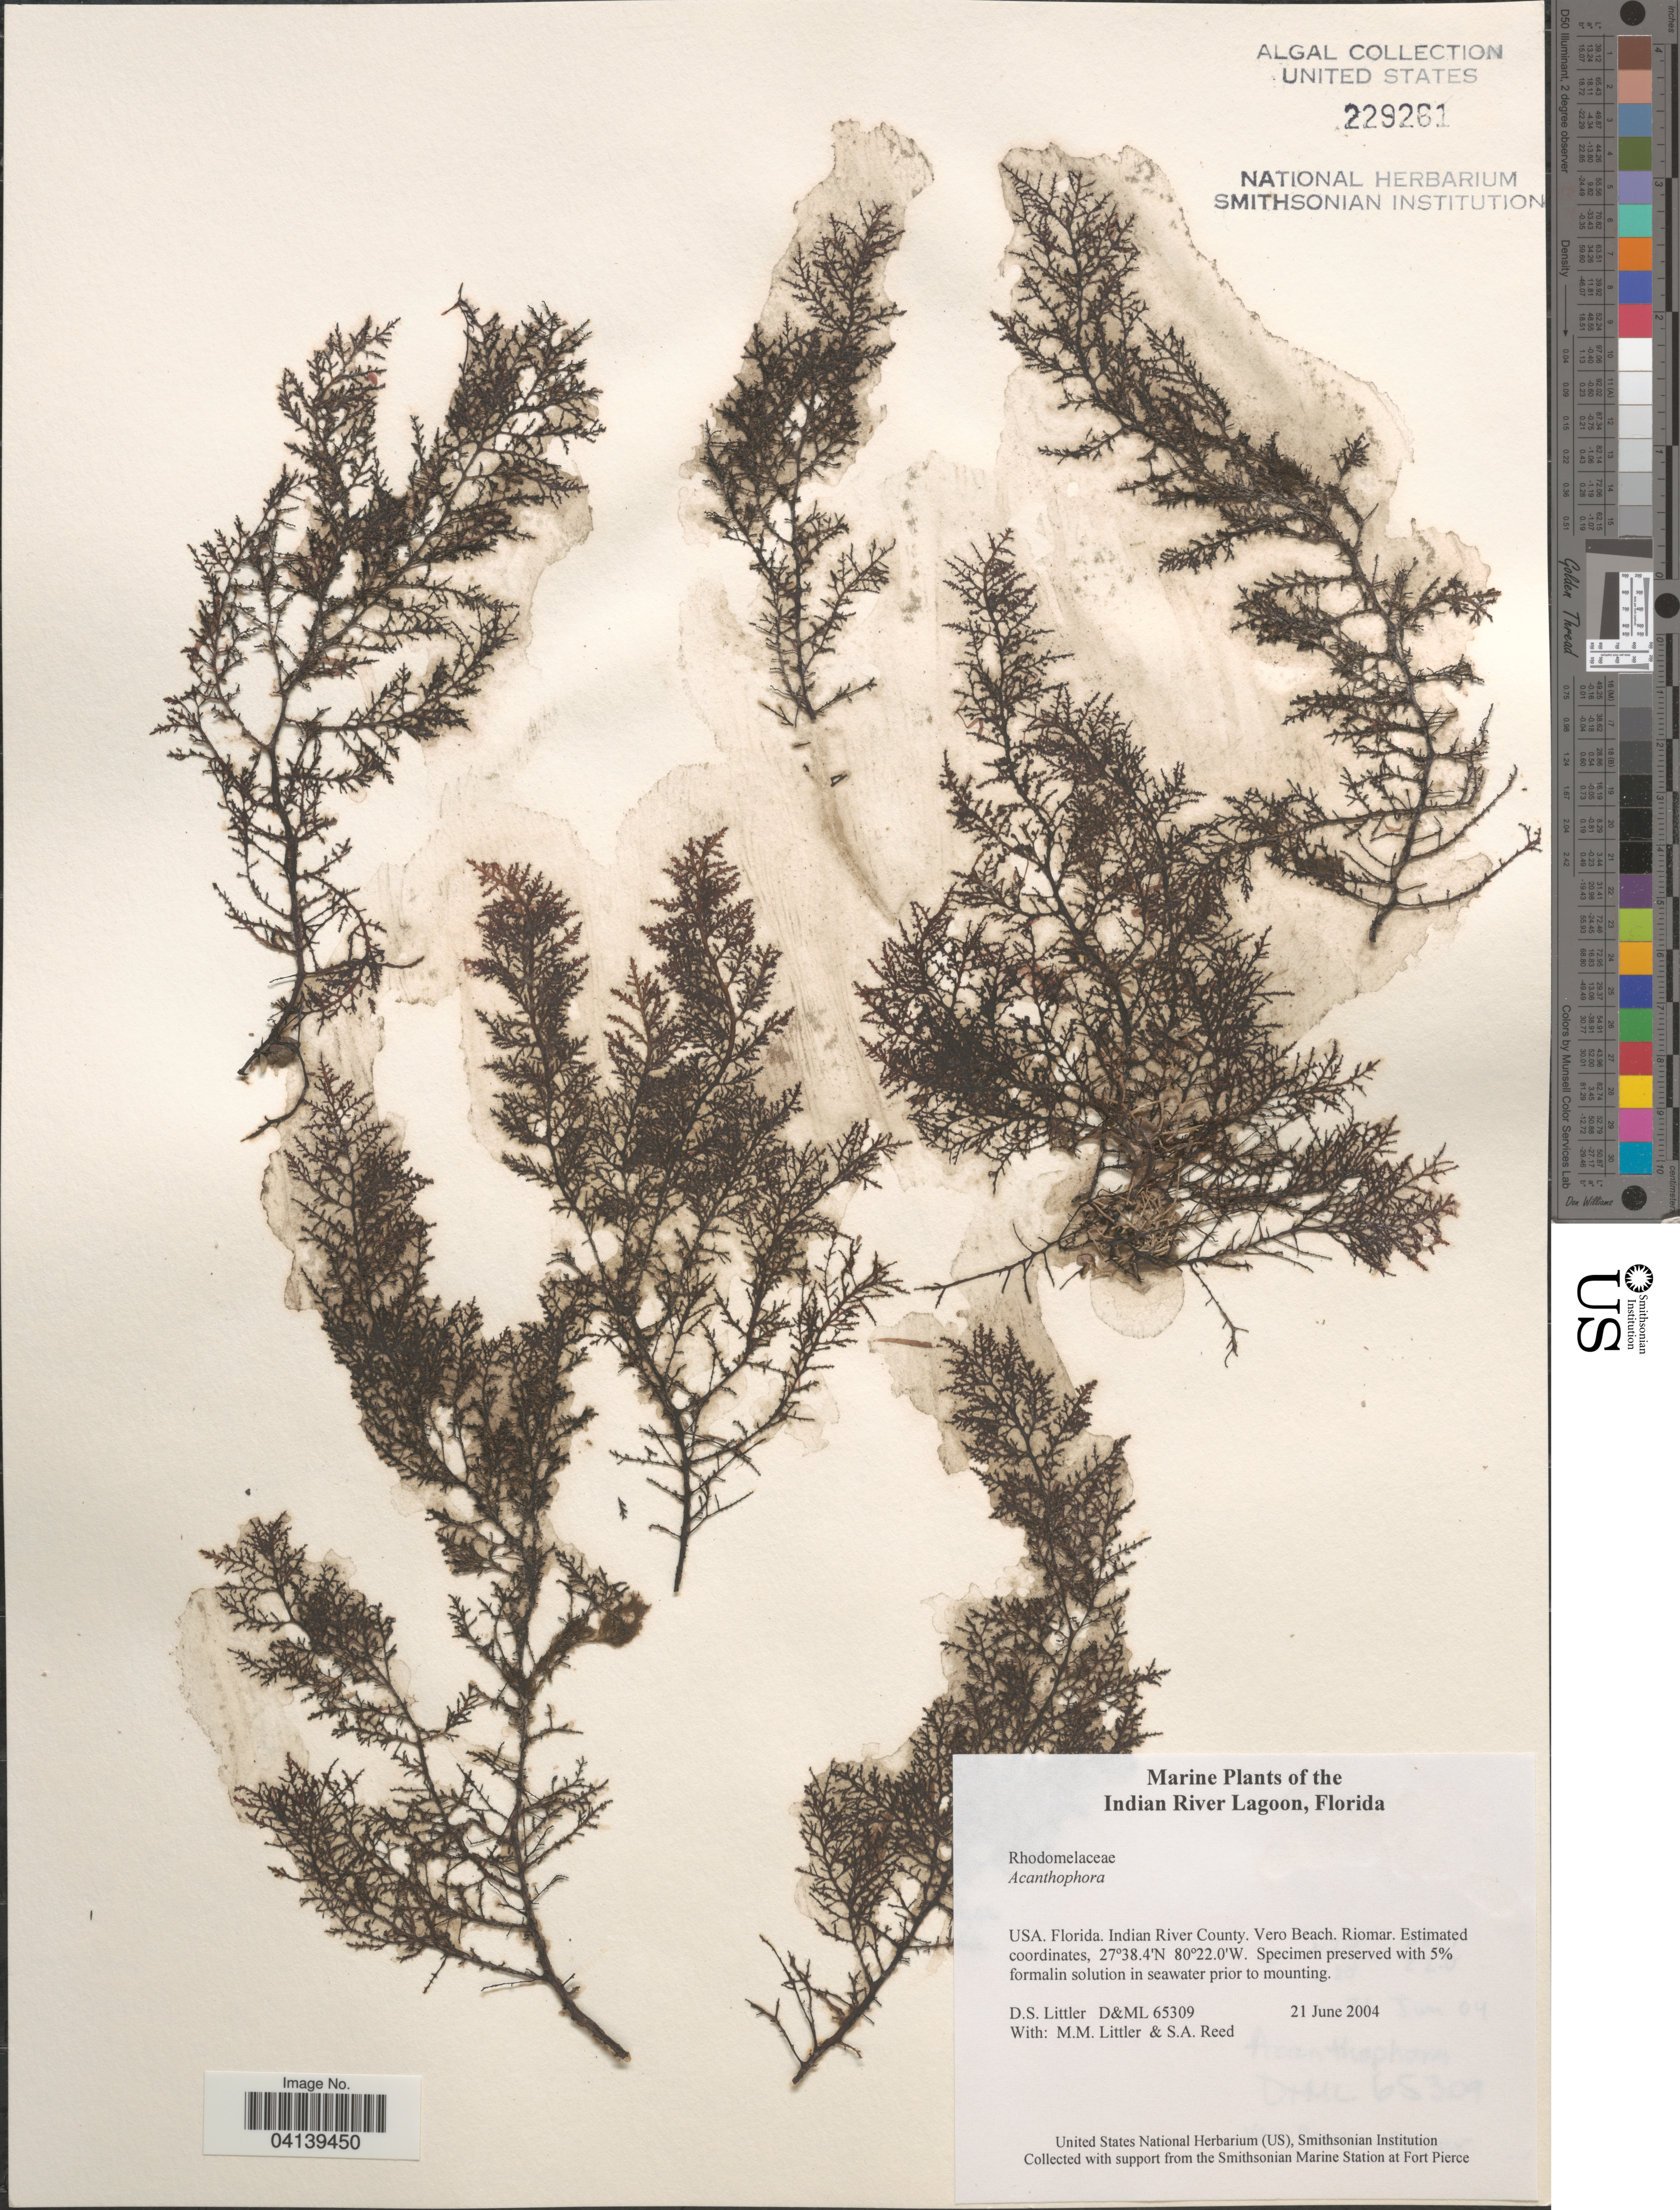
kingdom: Plantae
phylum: Rhodophyta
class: Florideophyceae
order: Ceramiales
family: Rhodomelaceae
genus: Acanthophora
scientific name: Acanthophora sp.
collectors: D. S. Littler & S. Reed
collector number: D&ML65309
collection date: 2004-06-21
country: United States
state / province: Florida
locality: Indian River Lagoon. Indian River County. Vero Beach. Riomar.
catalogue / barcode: US 229261